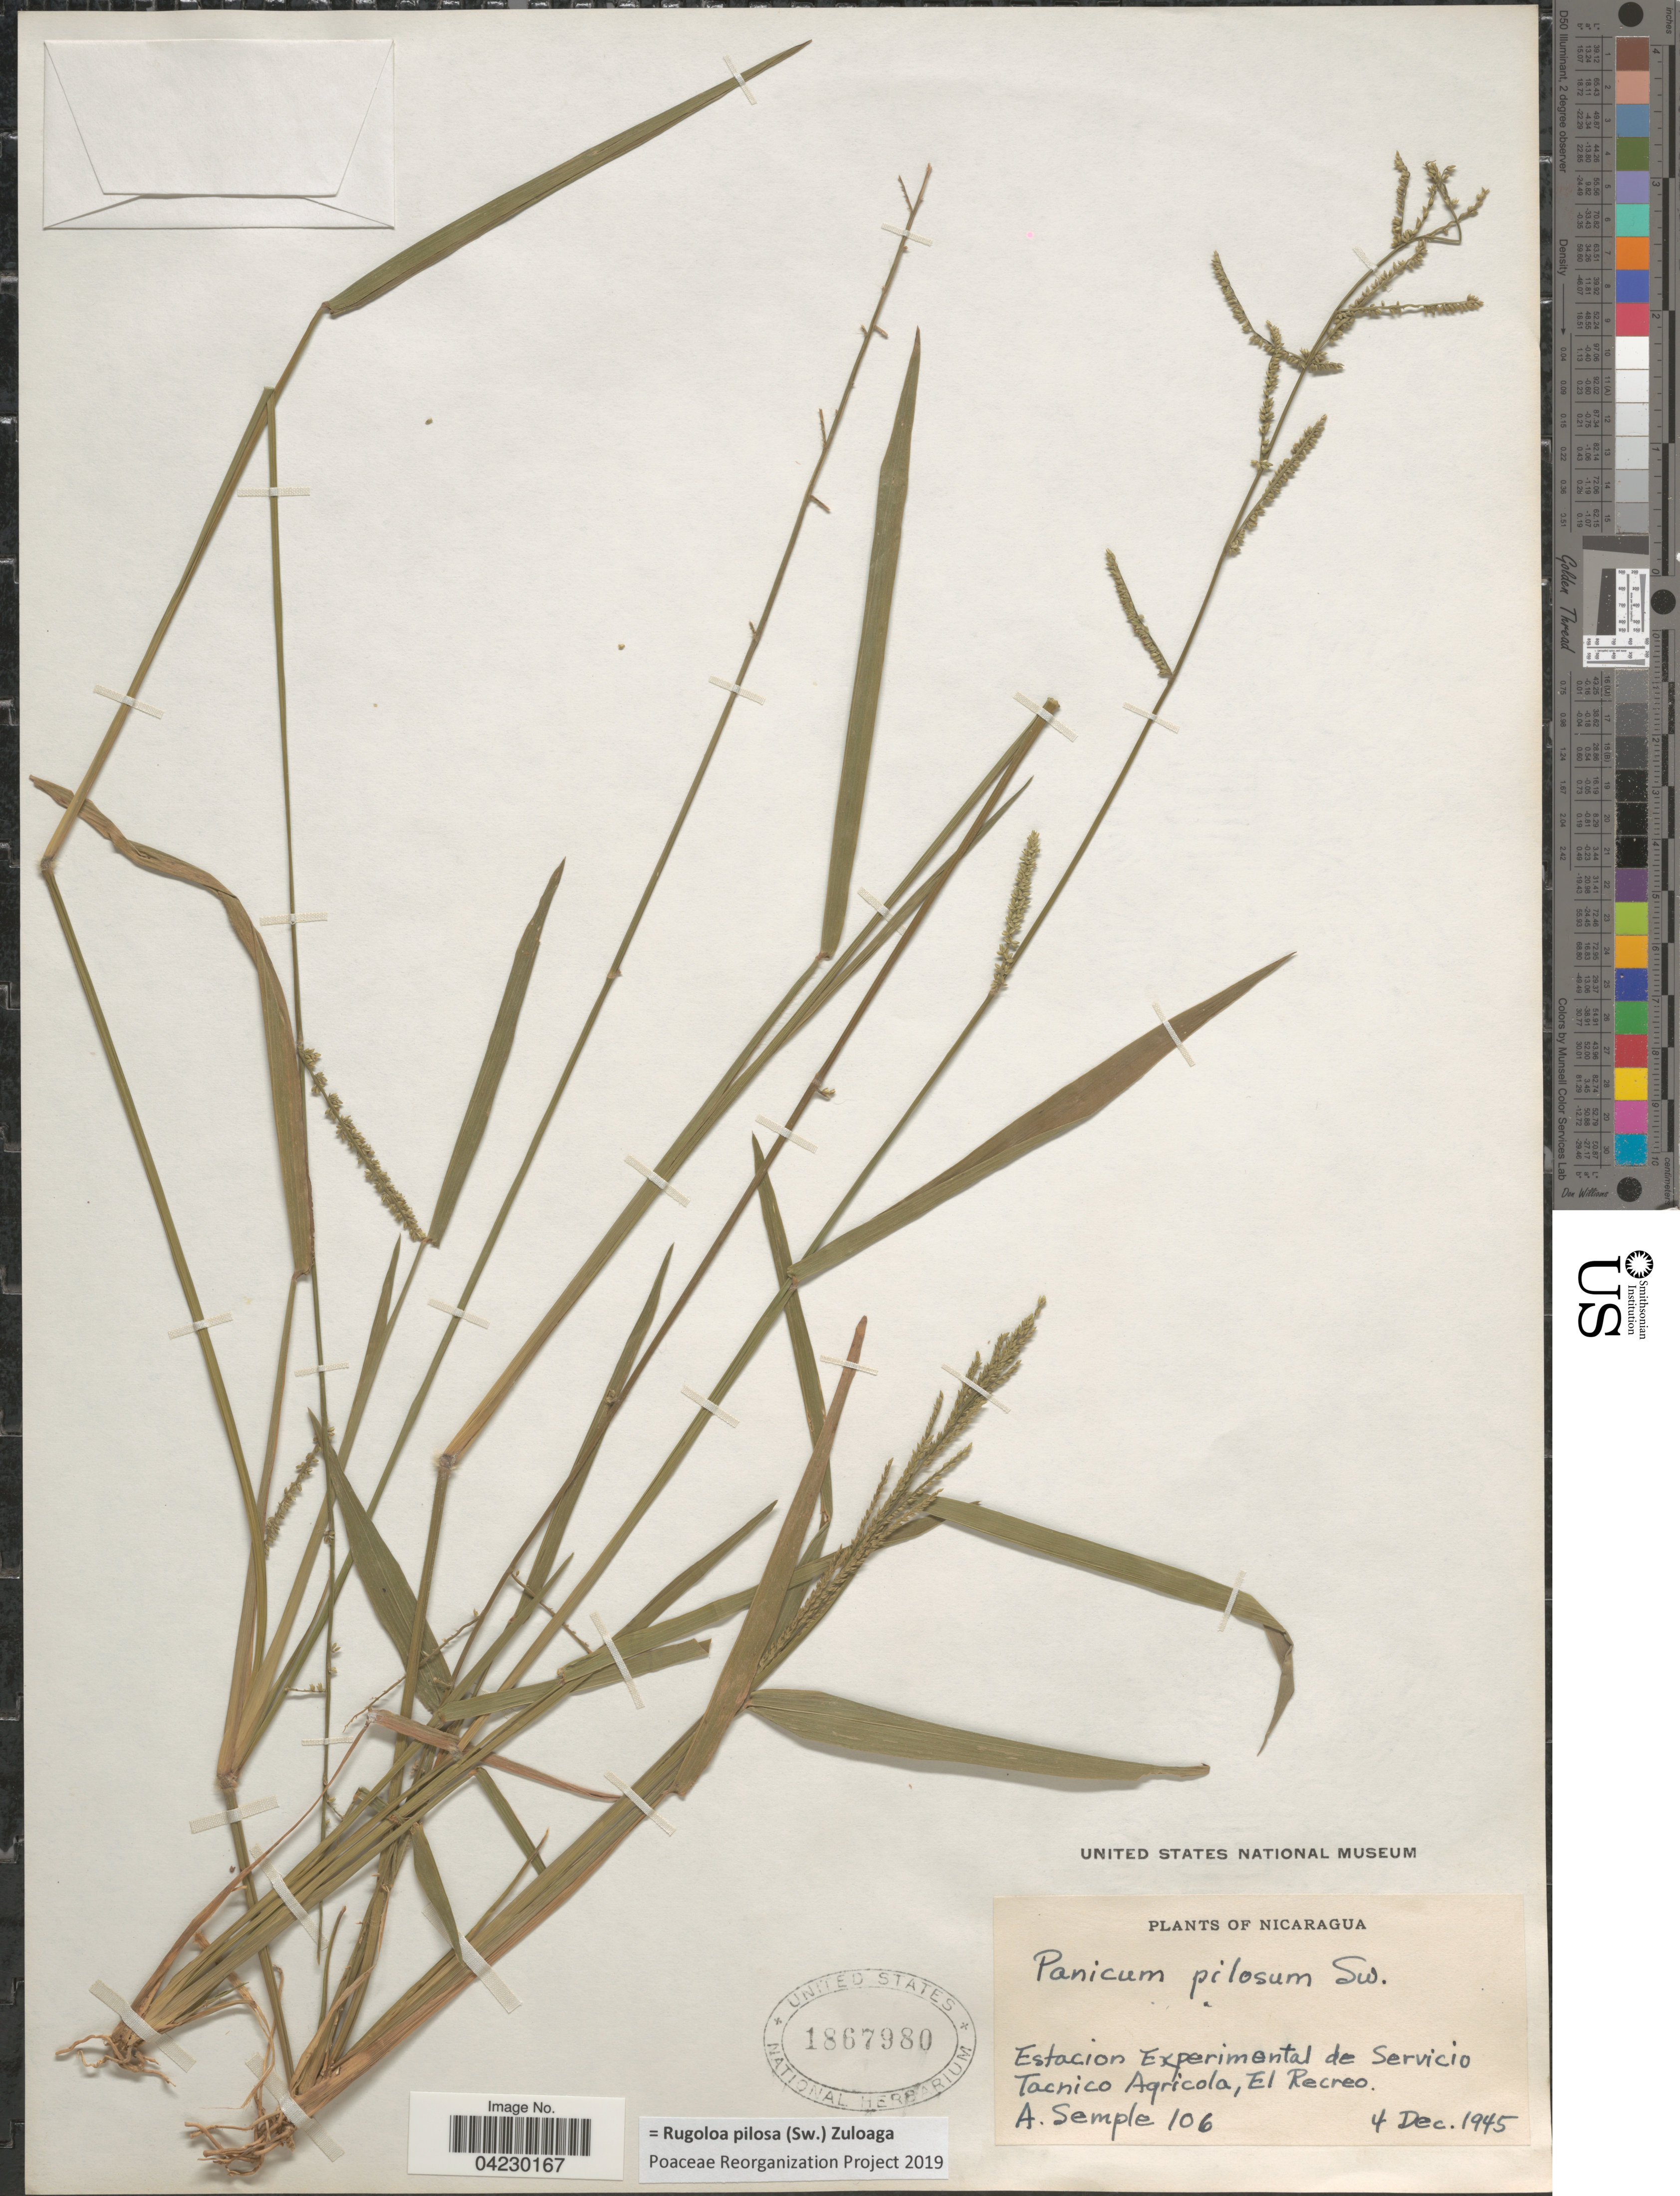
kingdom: Plantae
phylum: Tracheophyta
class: Liliopsida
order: Poales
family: Poaceae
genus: Rugoloa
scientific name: Rugoloa pilosa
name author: (Sw.) Zuloaga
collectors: A. Semple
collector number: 106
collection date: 1945-12-04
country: Nicaragua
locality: Estacion Experimental de Servicio Tacnico Agricola, El Recreo.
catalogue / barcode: US 1867980